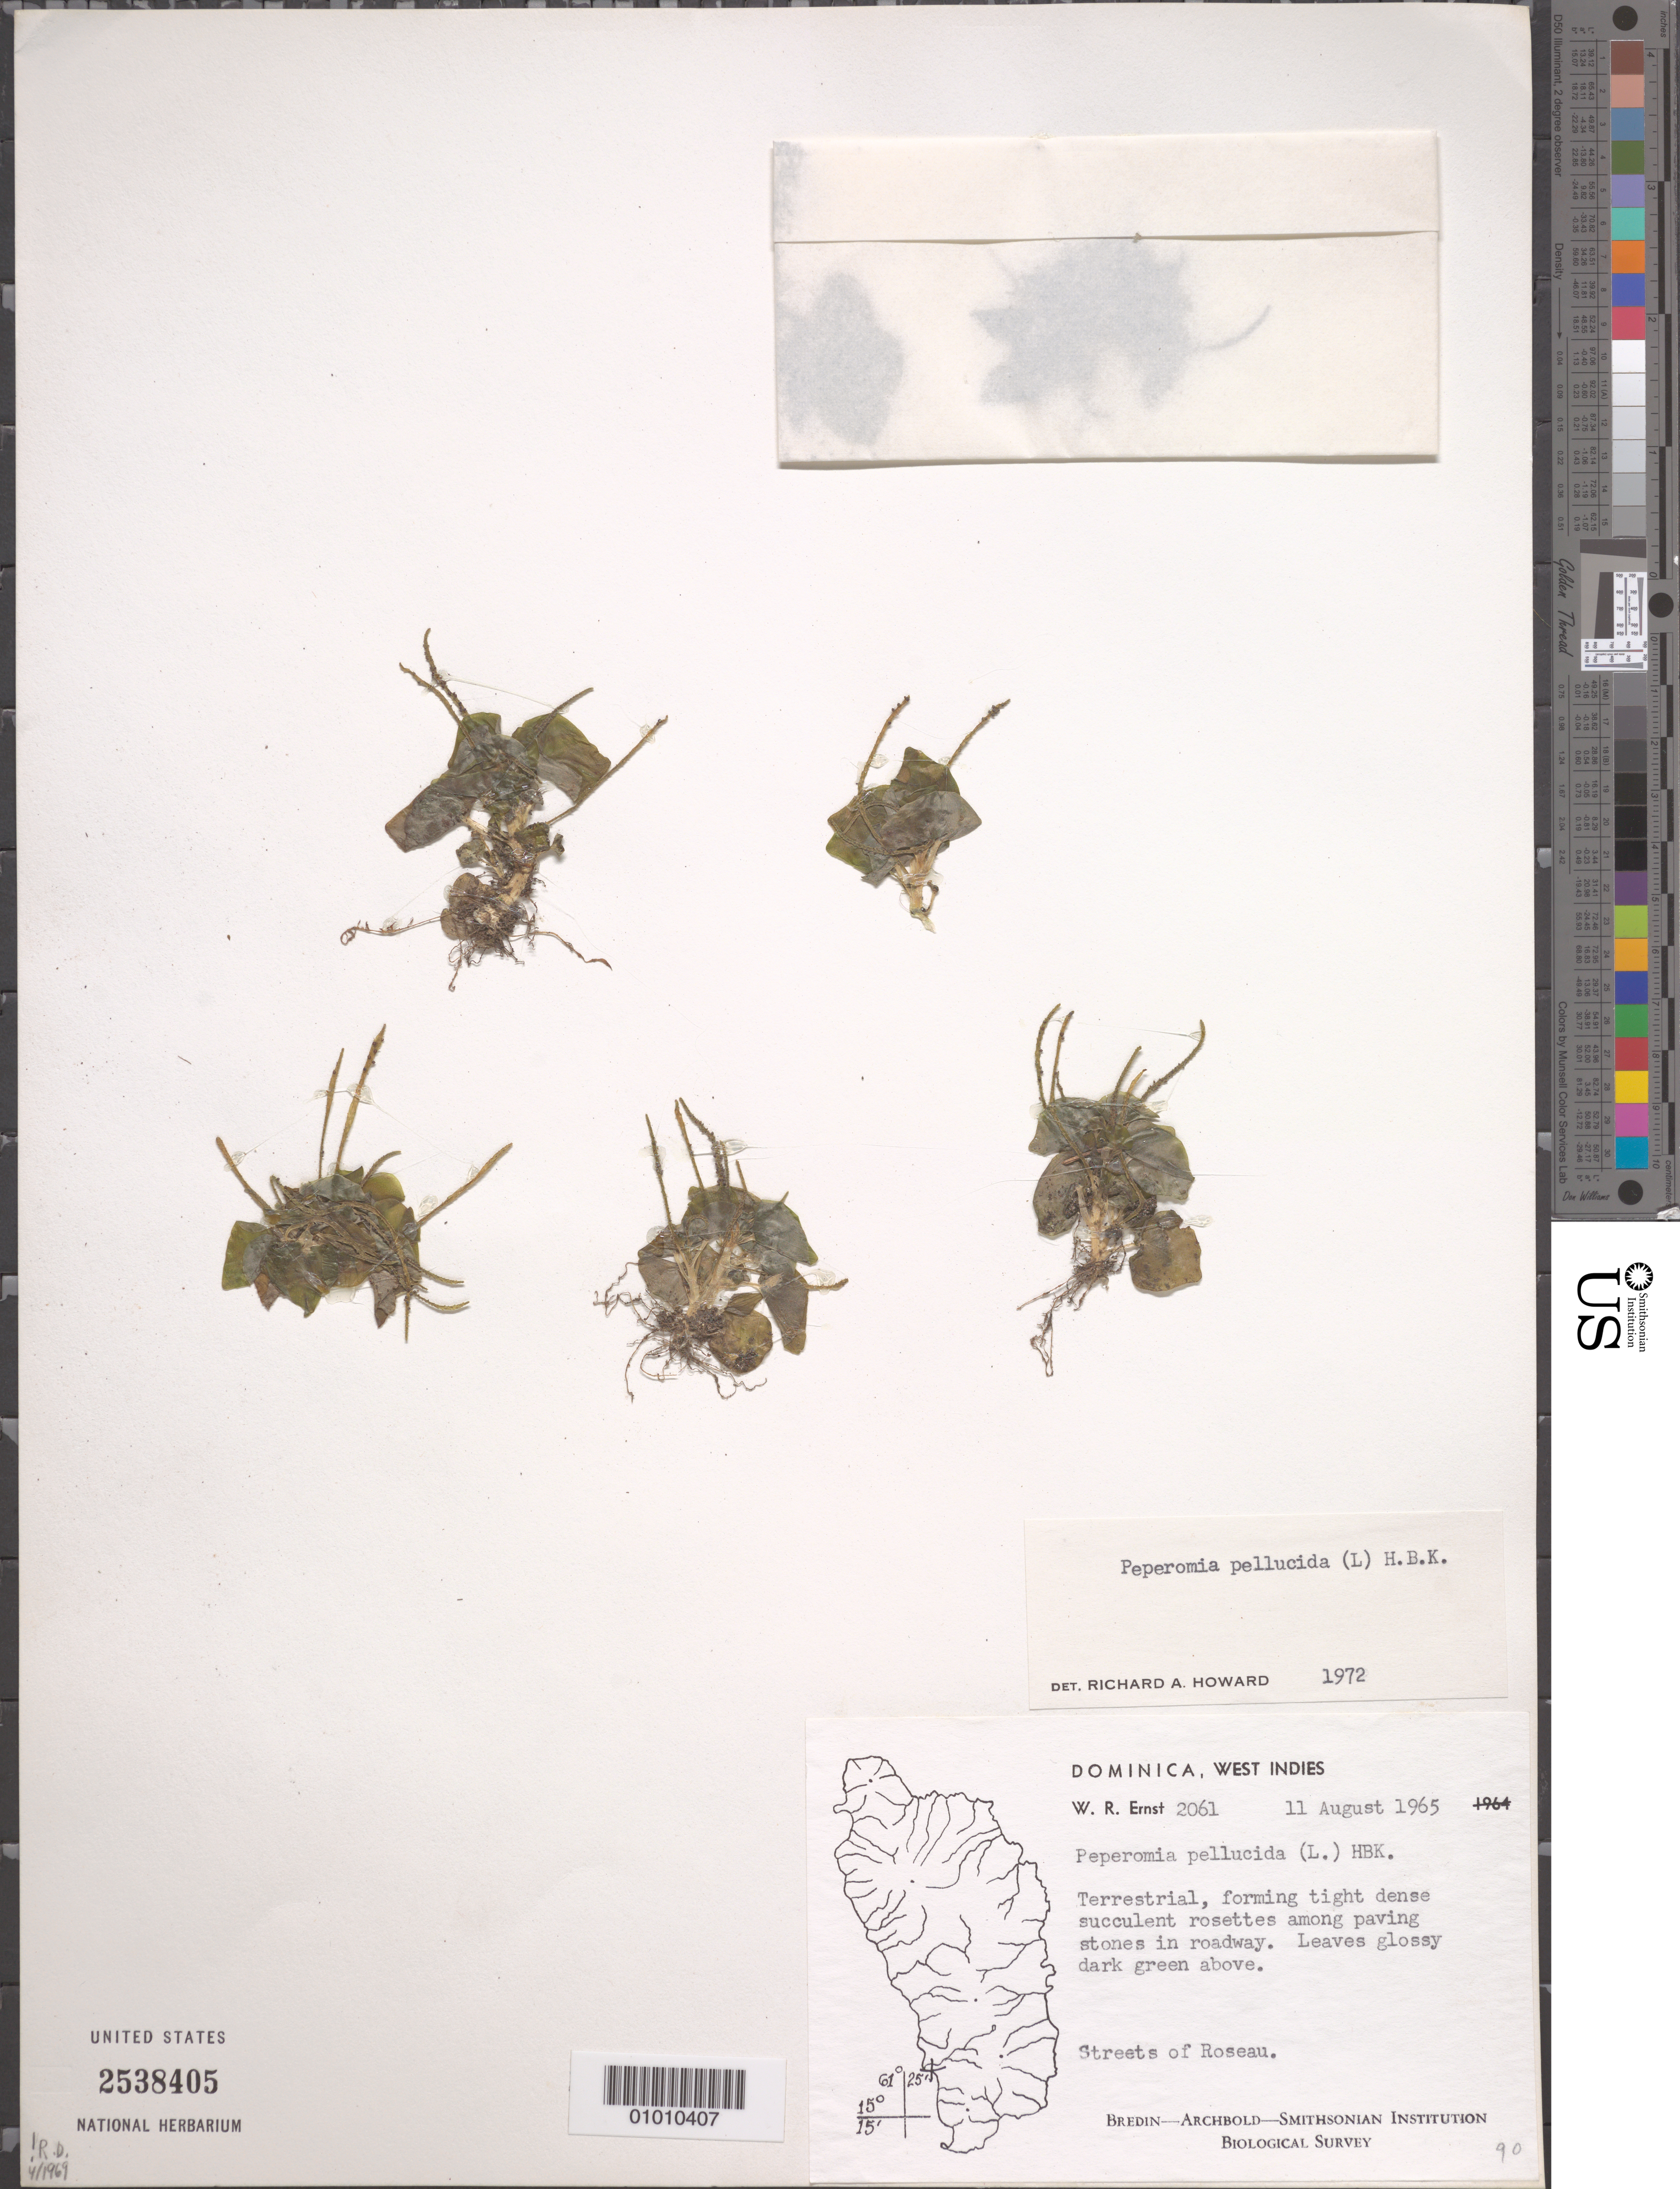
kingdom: Plantae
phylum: Tracheophyta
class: Magnoliopsida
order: Piperales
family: Piperaceae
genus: Peperomia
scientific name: Peperomia pellucida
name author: (L.) Kunth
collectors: W. R. Ernst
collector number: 2061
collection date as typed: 11 Aug 1965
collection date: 1965-08-11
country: Dominica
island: Dominica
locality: Streets of Roseau.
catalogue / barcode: US 2538405